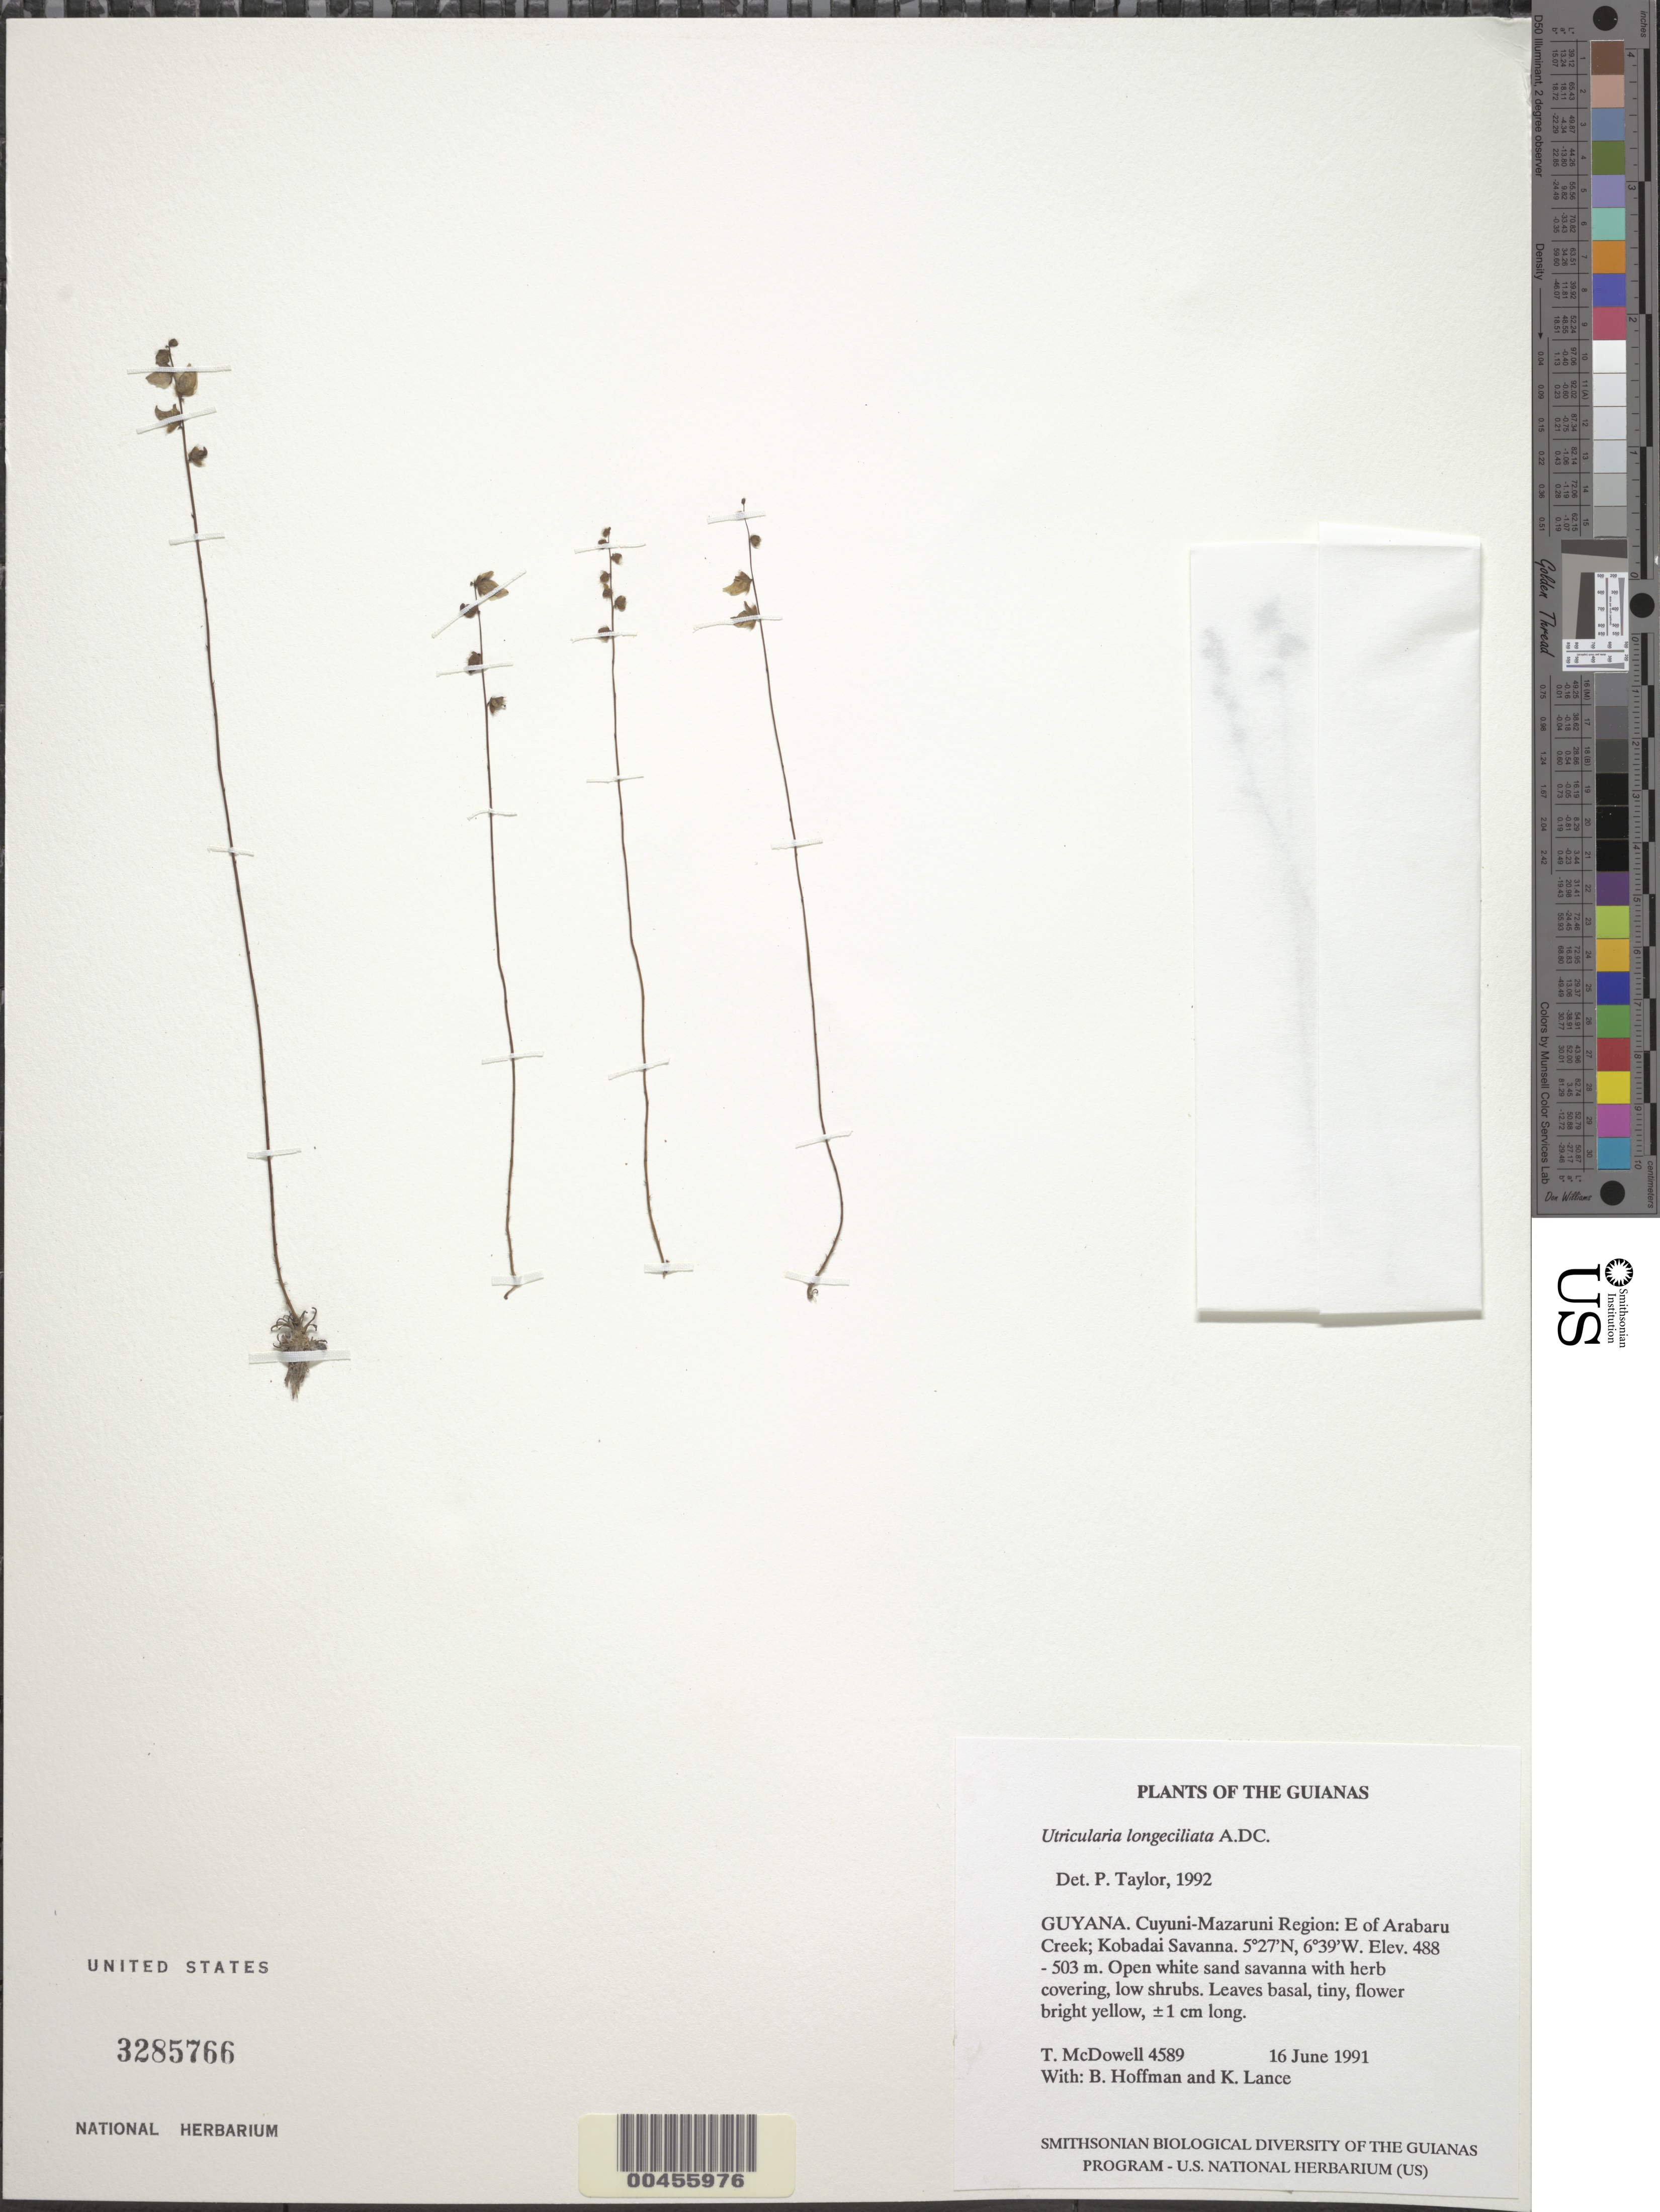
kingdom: Plantae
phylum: Tracheophyta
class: Magnoliopsida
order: Lamiales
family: Lentibulariaceae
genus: Utricularia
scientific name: Utricularia longeciliata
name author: A. DC.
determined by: Taylor, P.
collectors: T. McDowell, B. Hoffman & K. Lance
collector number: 4589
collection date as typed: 16 June 1991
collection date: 1991-06-16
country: Guyana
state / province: Cuyuni-Mazaruni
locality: E of Arabaru Creek; Kobadai Savanna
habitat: Open white sand savanna with herb covering, low shrubs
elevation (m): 488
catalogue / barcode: US 3285766